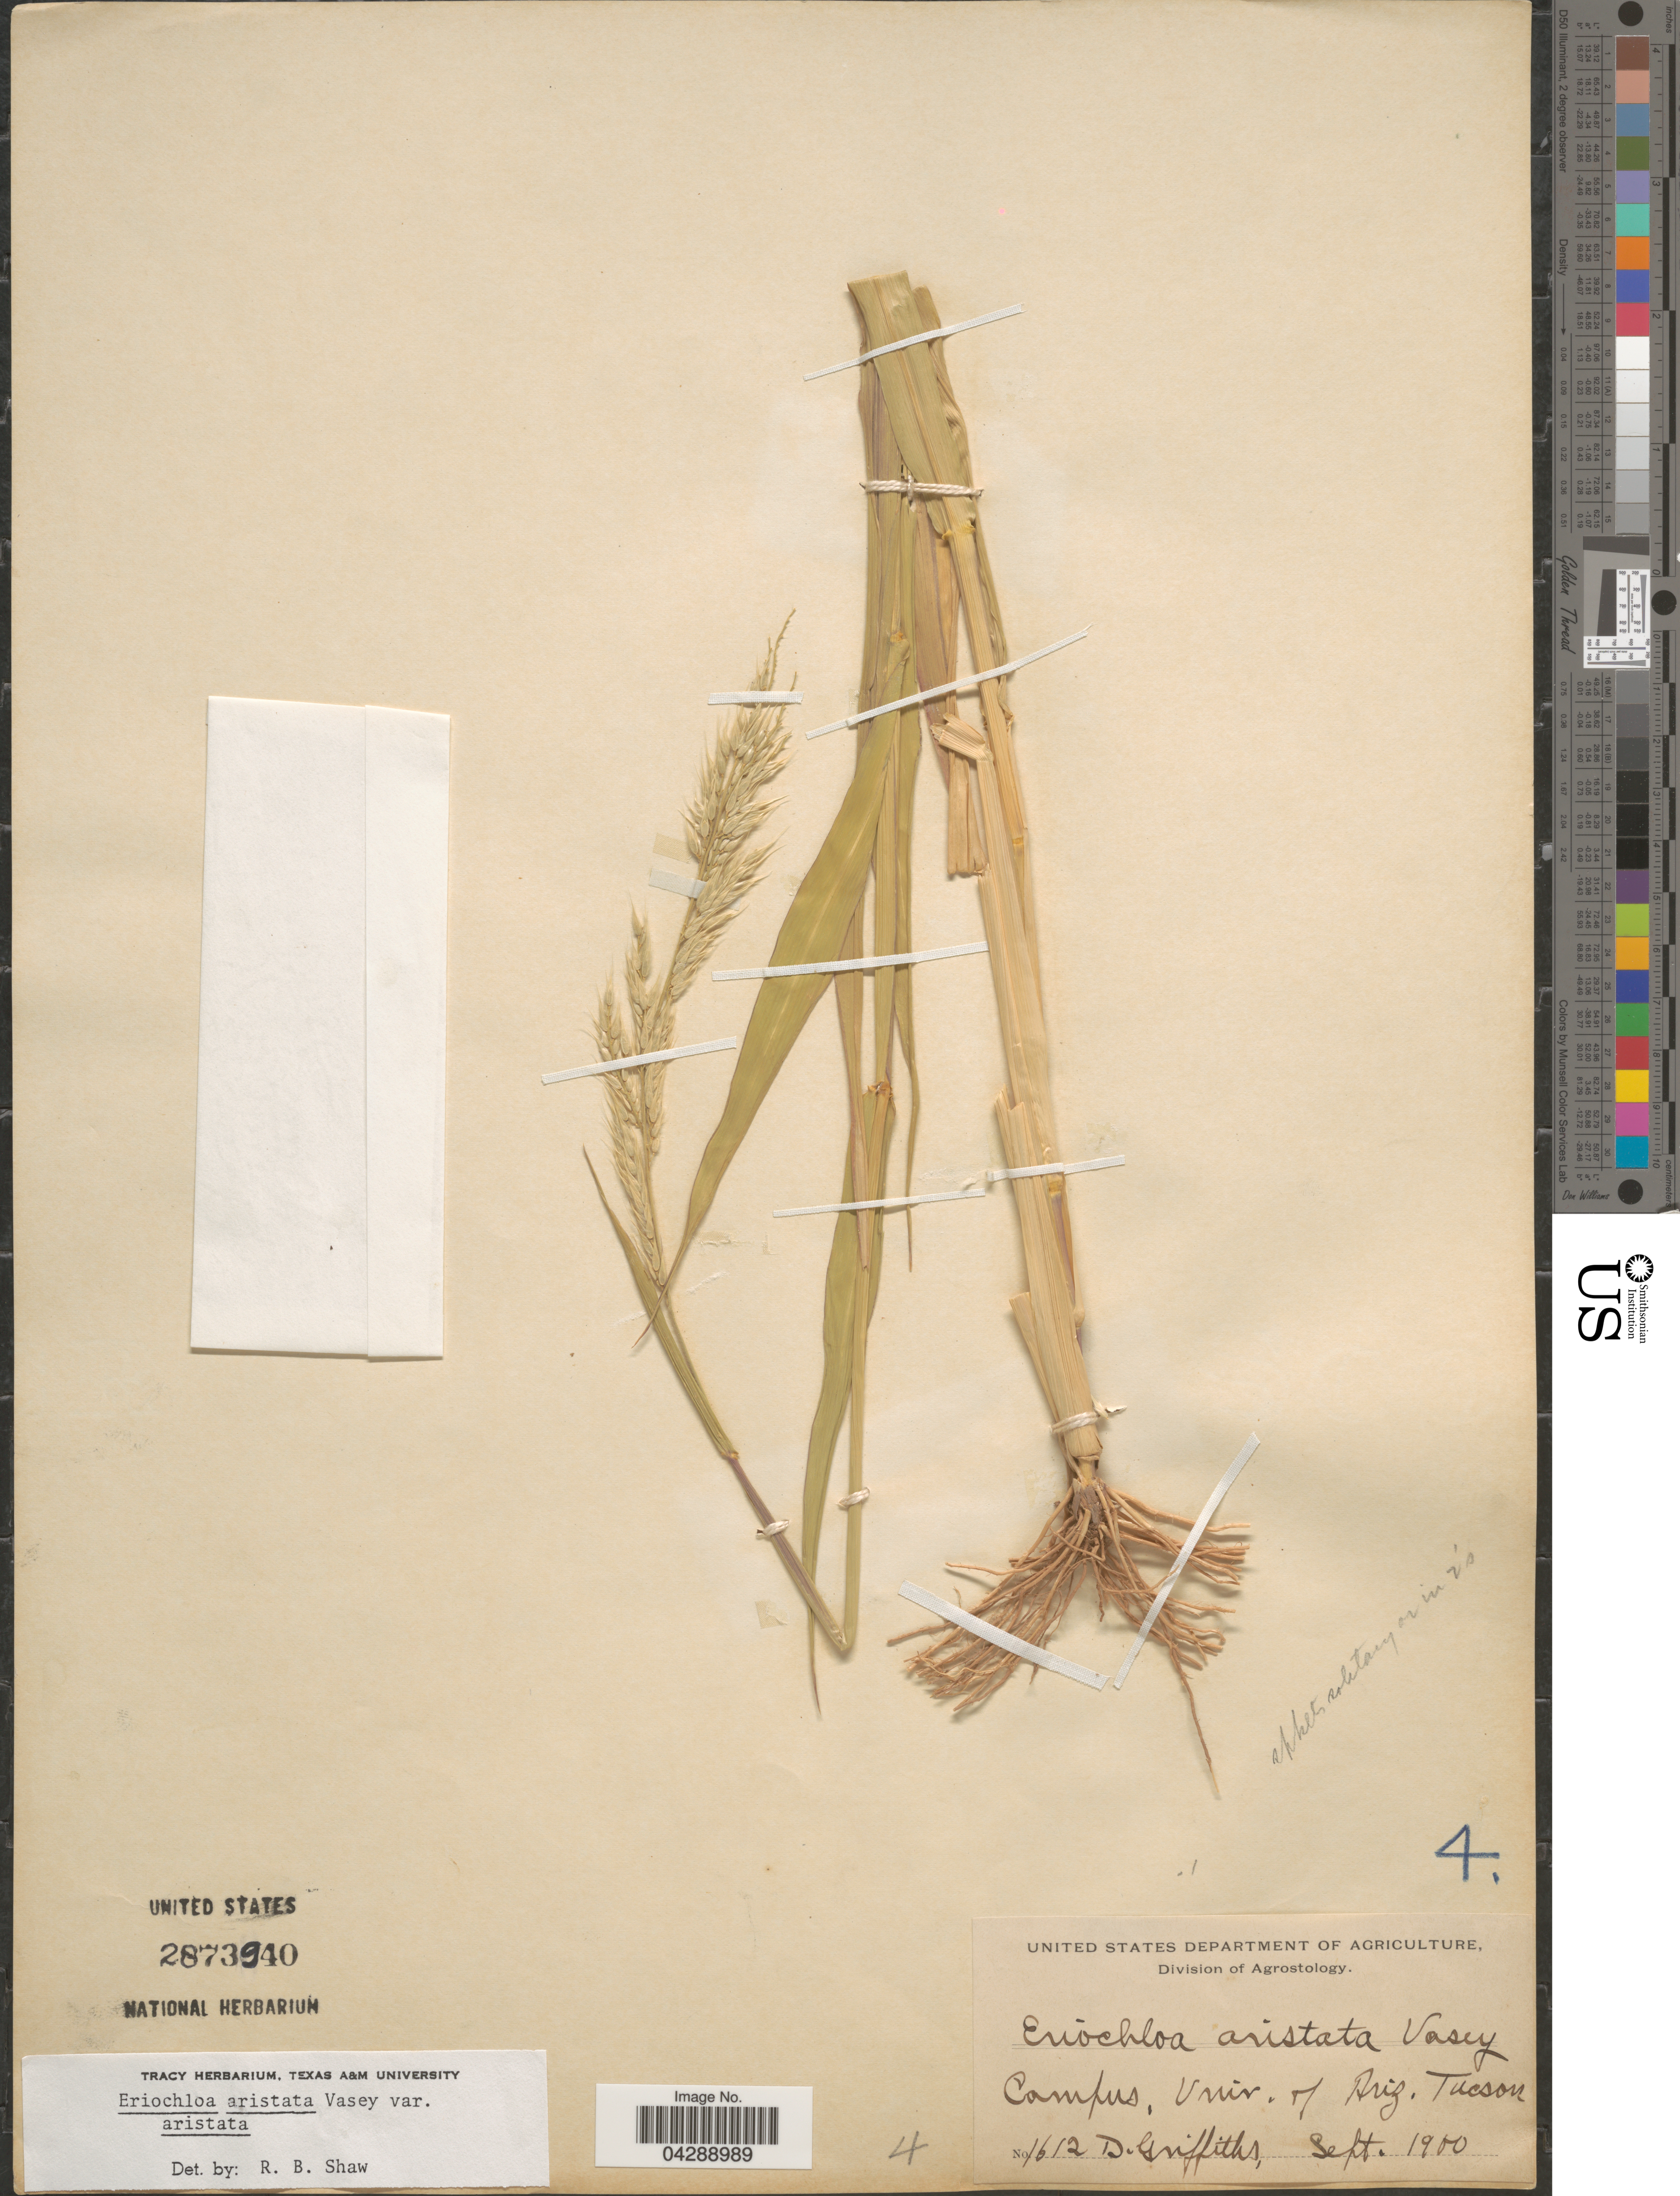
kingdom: Plantae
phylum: Tracheophyta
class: Liliopsida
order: Poales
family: Poaceae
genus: Eriochloa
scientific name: Eriochloa aristata var. aristata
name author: Vasey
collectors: D. Griffiths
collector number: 1612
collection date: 1900-09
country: United States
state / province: Arizona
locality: Campus, Univ. of Ariz. Tucson.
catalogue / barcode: US 2873940